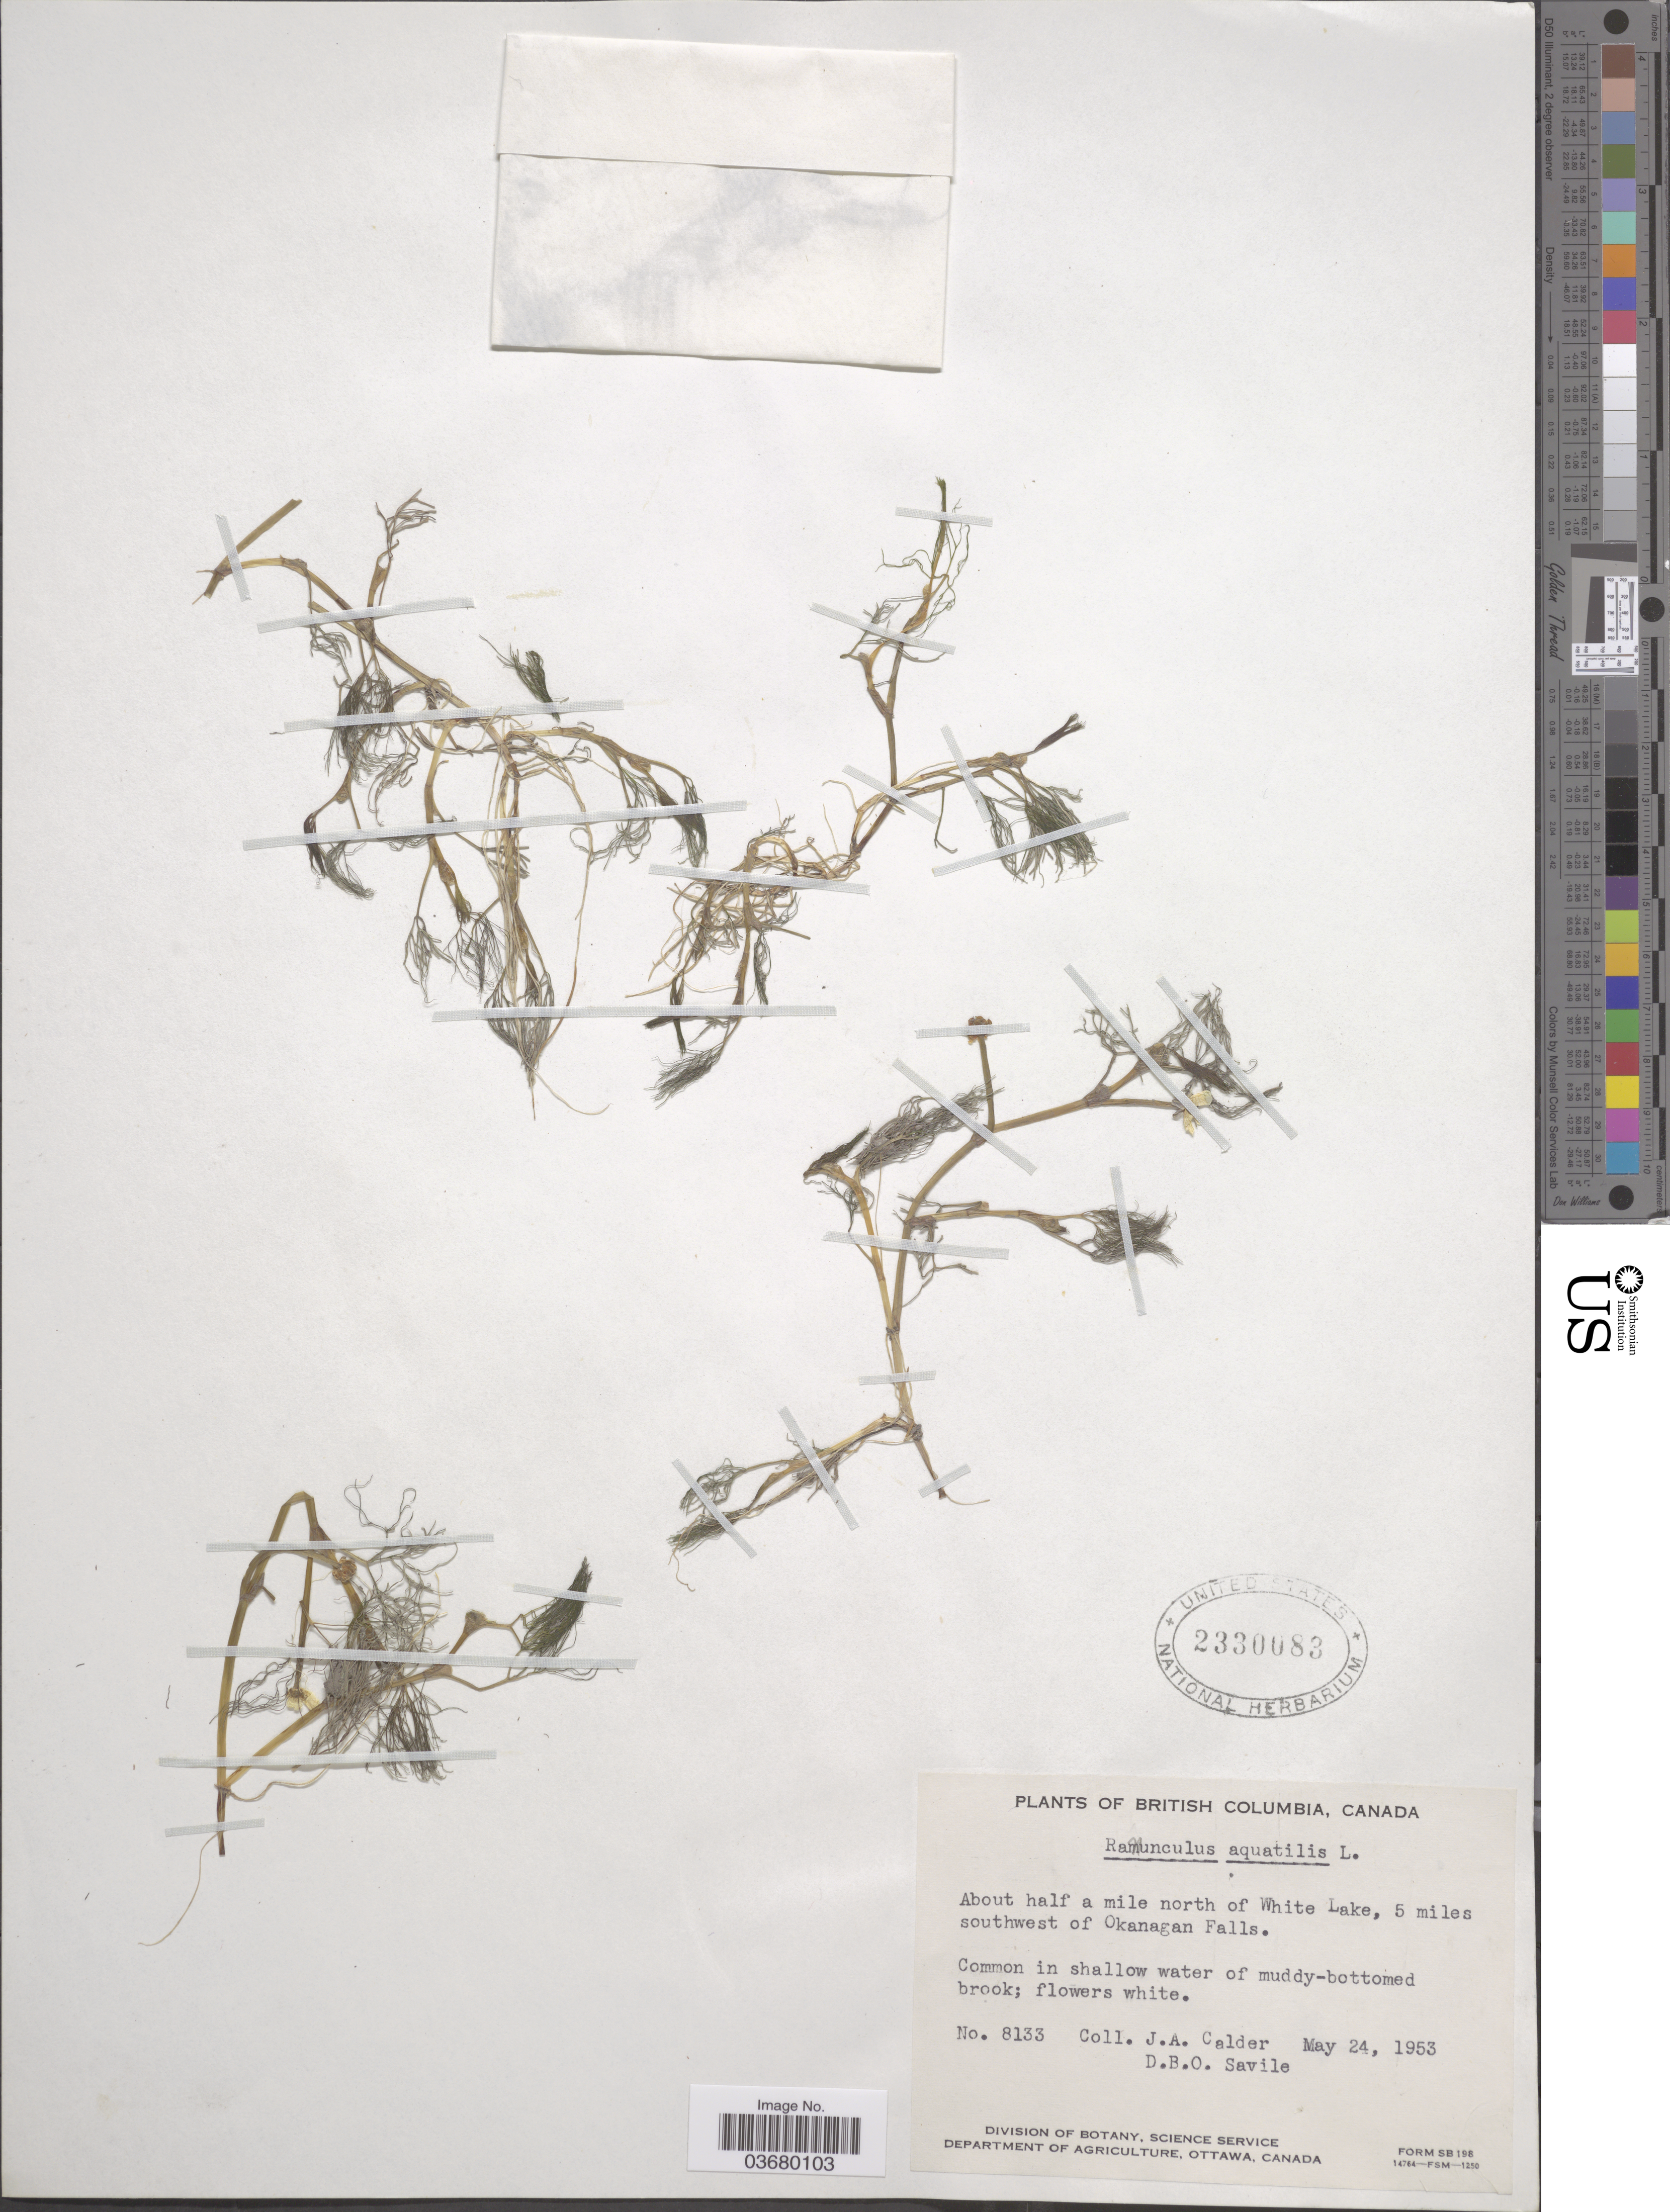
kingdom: Plantae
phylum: Tracheophyta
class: Magnoliopsida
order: Ranunculales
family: Ranunculaceae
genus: Ranunculus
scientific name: Ranunculus trichophyllus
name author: Chaix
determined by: Strong, Mark T., (BOT), Smithsonian Institution - National Museum of Natural History (UNITED STATES)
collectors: J. A. Calder & D. Savile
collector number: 8133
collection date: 1953-05-24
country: Canada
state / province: British Columbia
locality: About half a mile north of White Lake, 5 miles southwest of Okanagan Falls.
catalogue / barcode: US 2330083